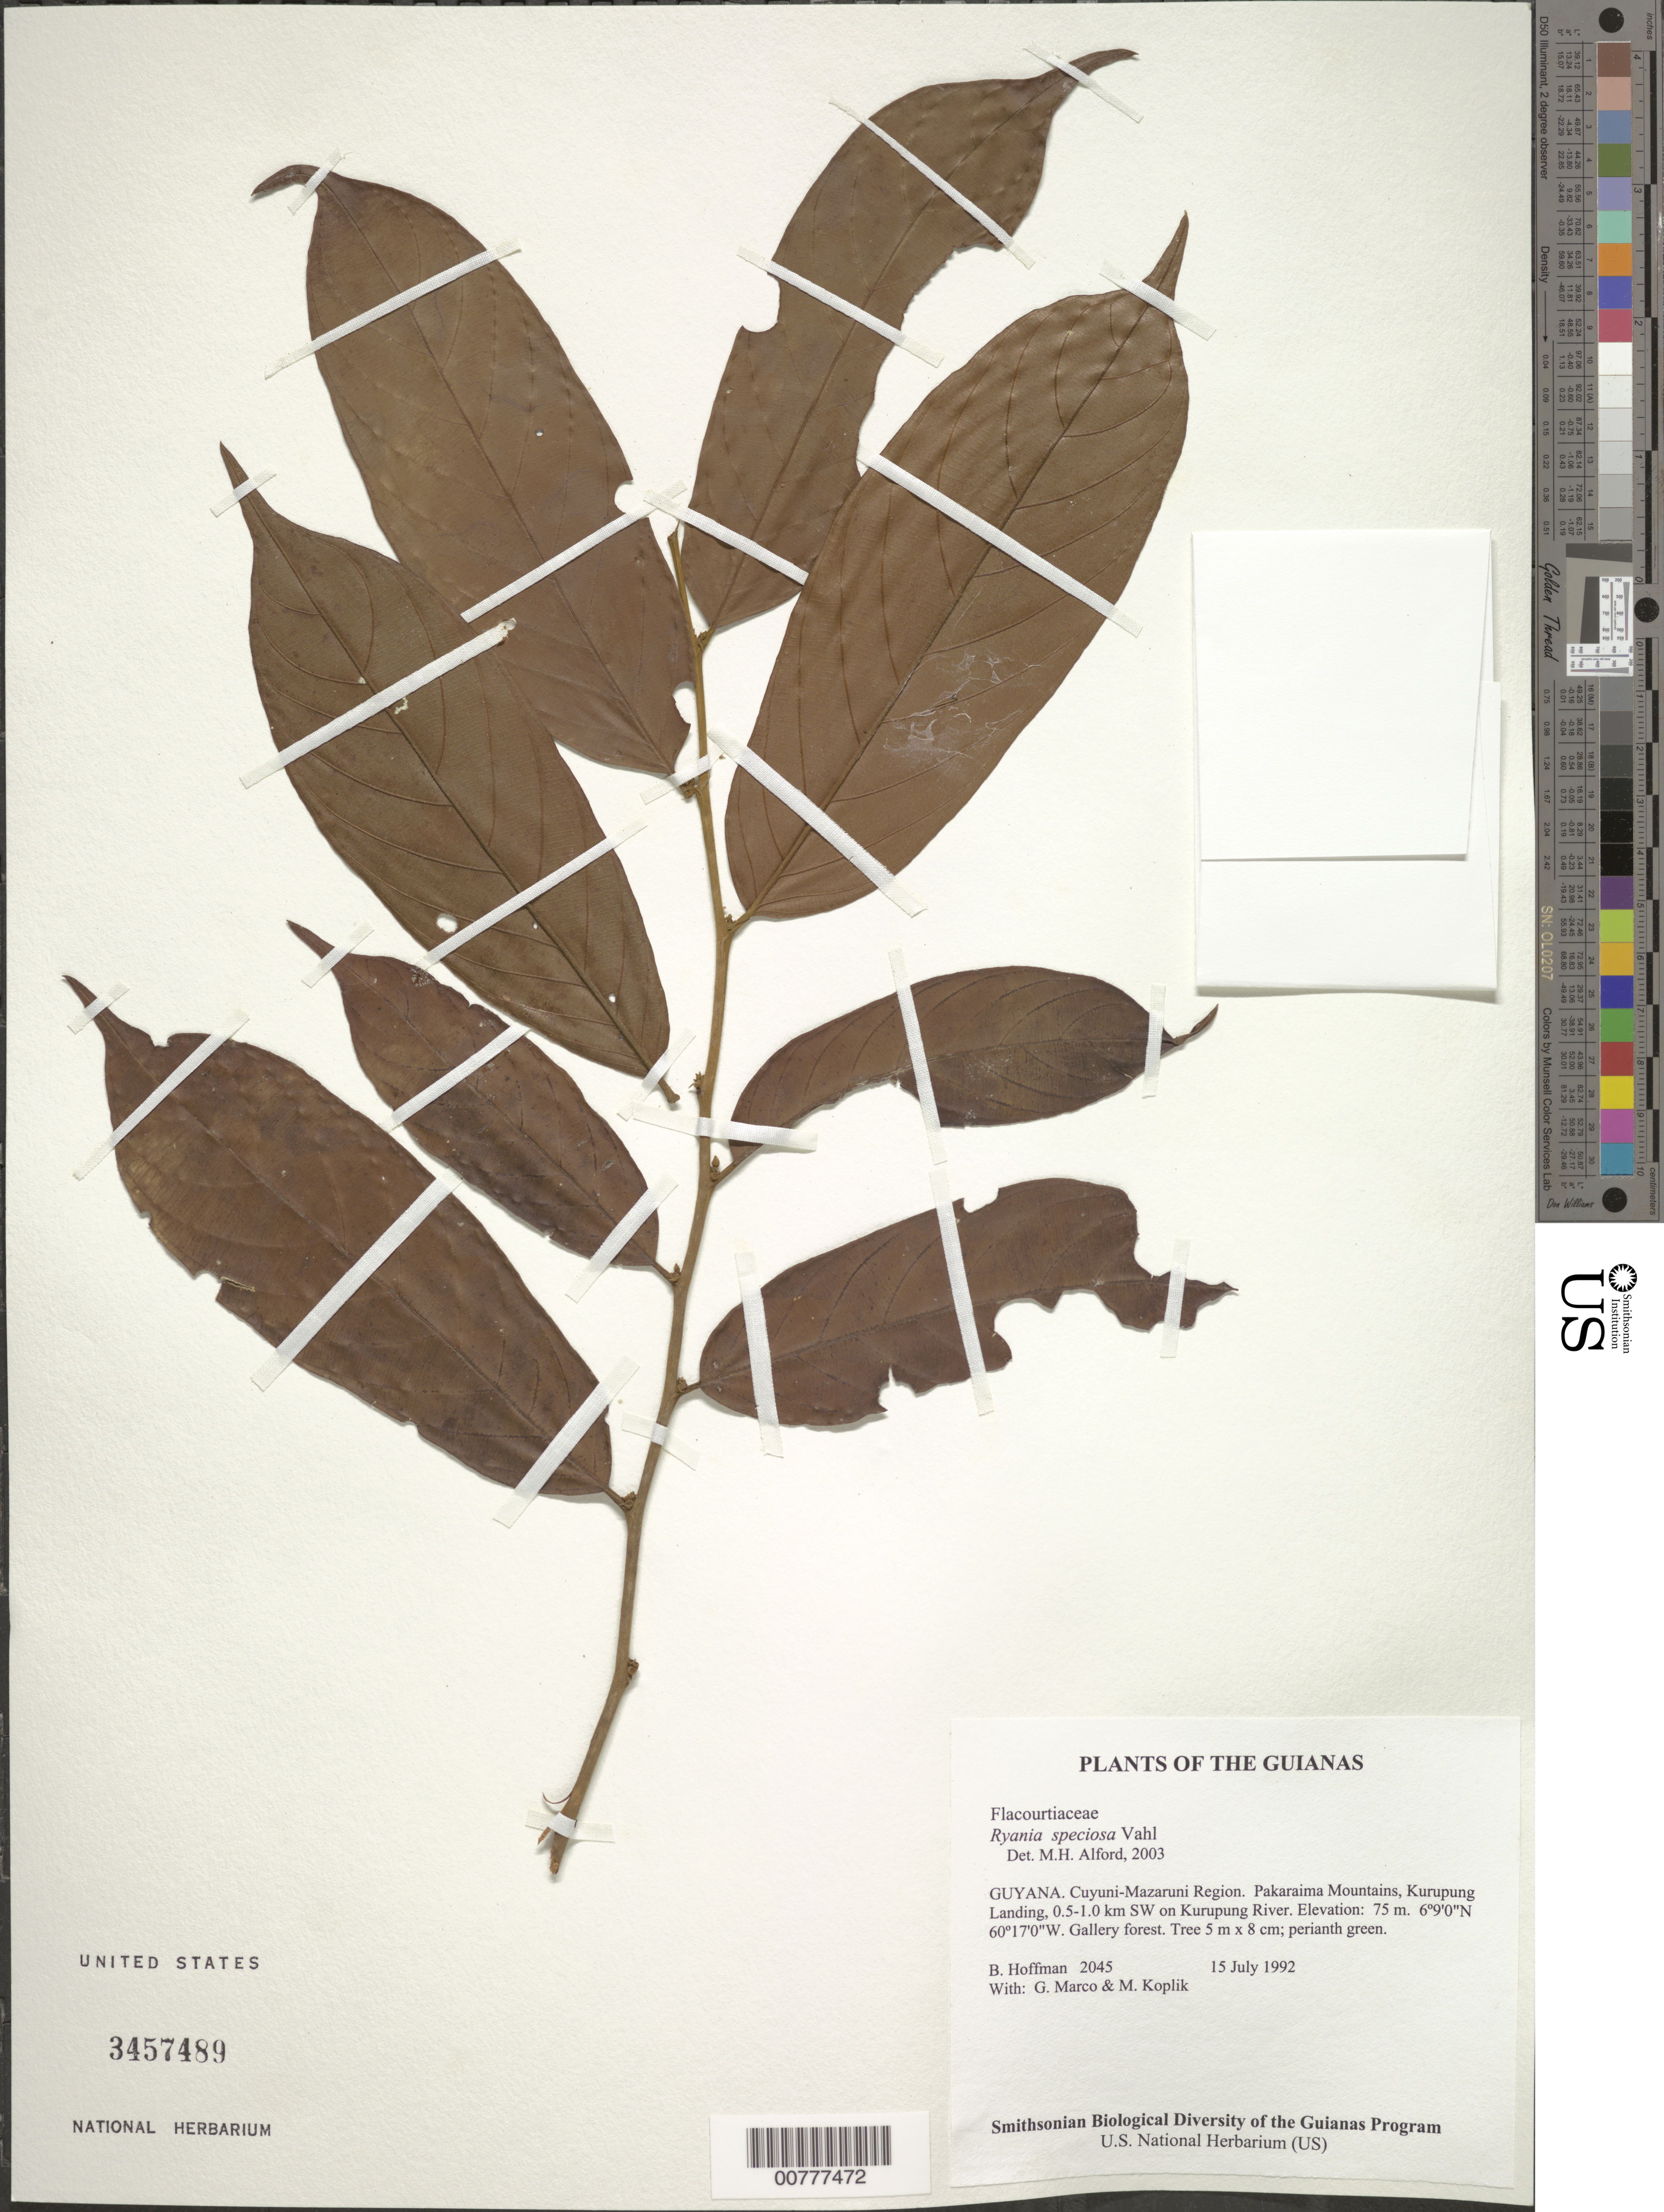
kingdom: Plantae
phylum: Tracheophyta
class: Magnoliopsida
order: Malpighiales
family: Salicaceae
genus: Ryania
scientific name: Ryania speciosa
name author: Vahl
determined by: Alford, Mac Haverson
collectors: B. Hoffman, G. Marco & M. Koplik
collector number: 2045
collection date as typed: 15 July 1992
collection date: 1992-07-15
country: Guyana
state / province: Cuyuni-Mazaruni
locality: Pakaraima Mountains, Kurupung Landing, 0.5-1.0 km SW on Kurupung River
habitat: Gallery forest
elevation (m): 75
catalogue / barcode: US 3457489